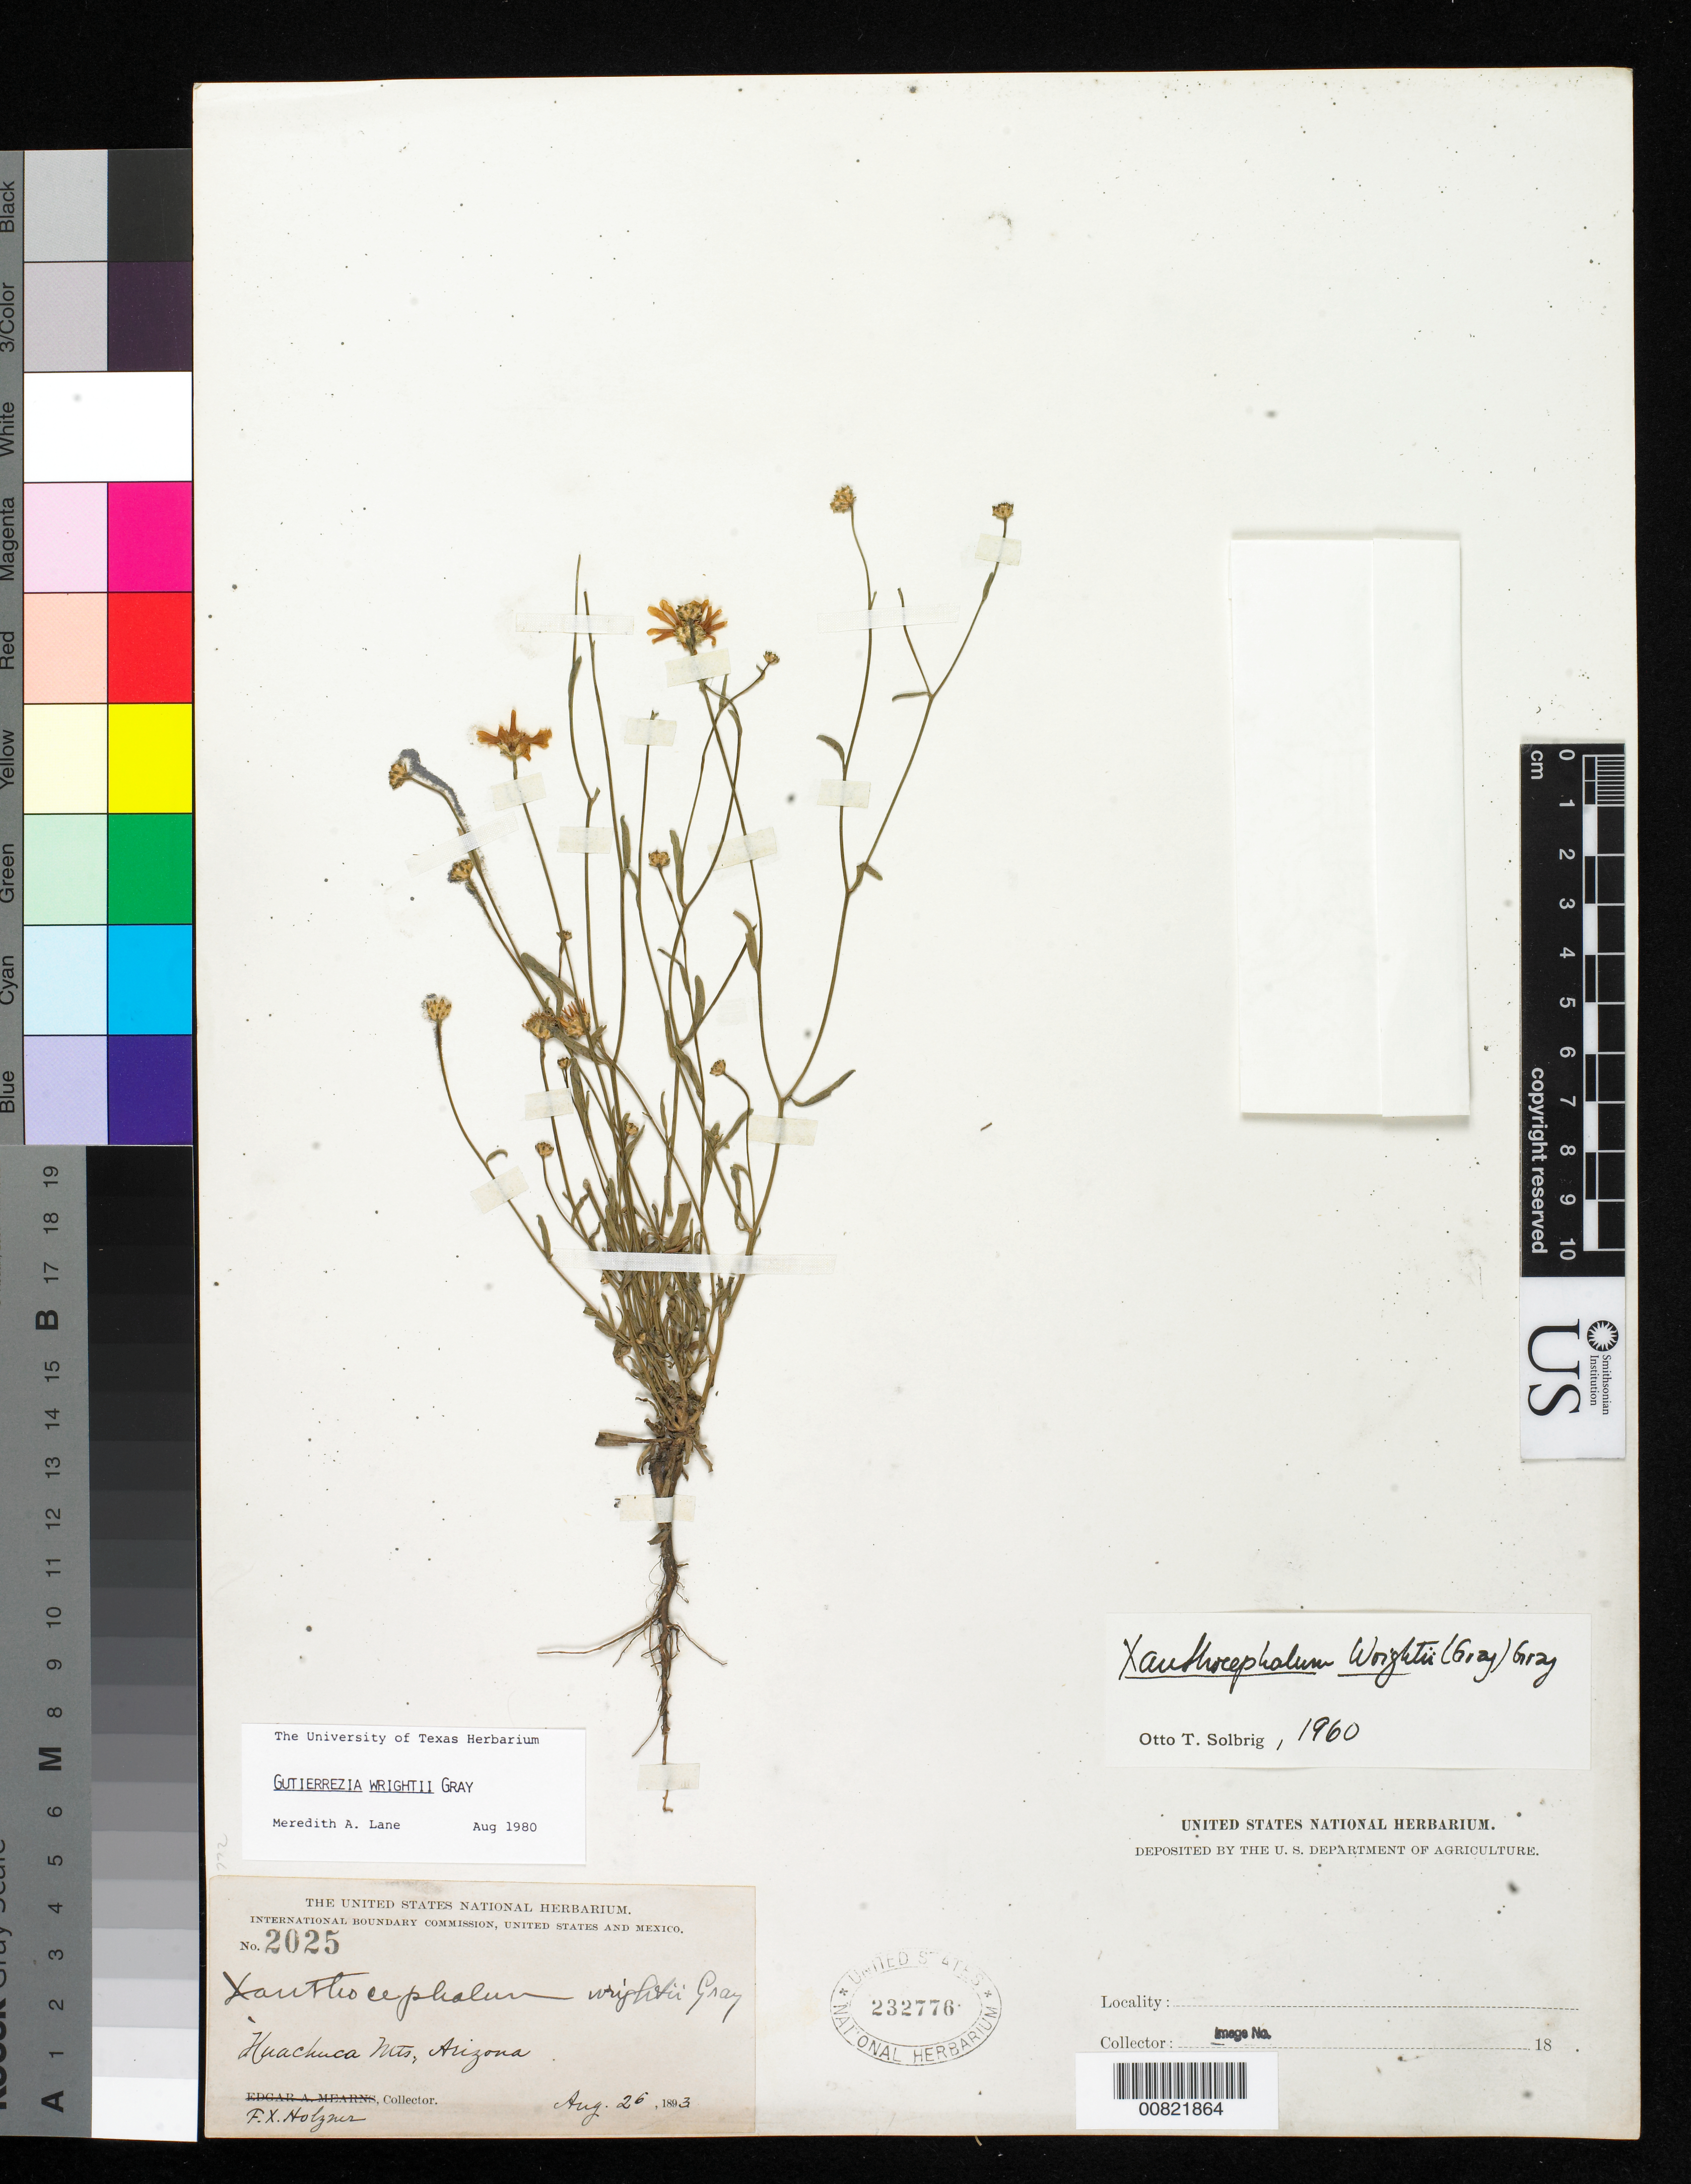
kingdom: Plantae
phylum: Tracheophyta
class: Magnoliopsida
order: Asterales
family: Asteraceae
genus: Gutierrezia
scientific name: Gutierrezia wrightii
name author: A. Gray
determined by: Lane, M. A.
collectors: F. X. Holzner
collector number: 2025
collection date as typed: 26 Aug 1893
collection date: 1893-08-26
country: United States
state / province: Arizona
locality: Huachuca Mts.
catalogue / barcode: US 232776